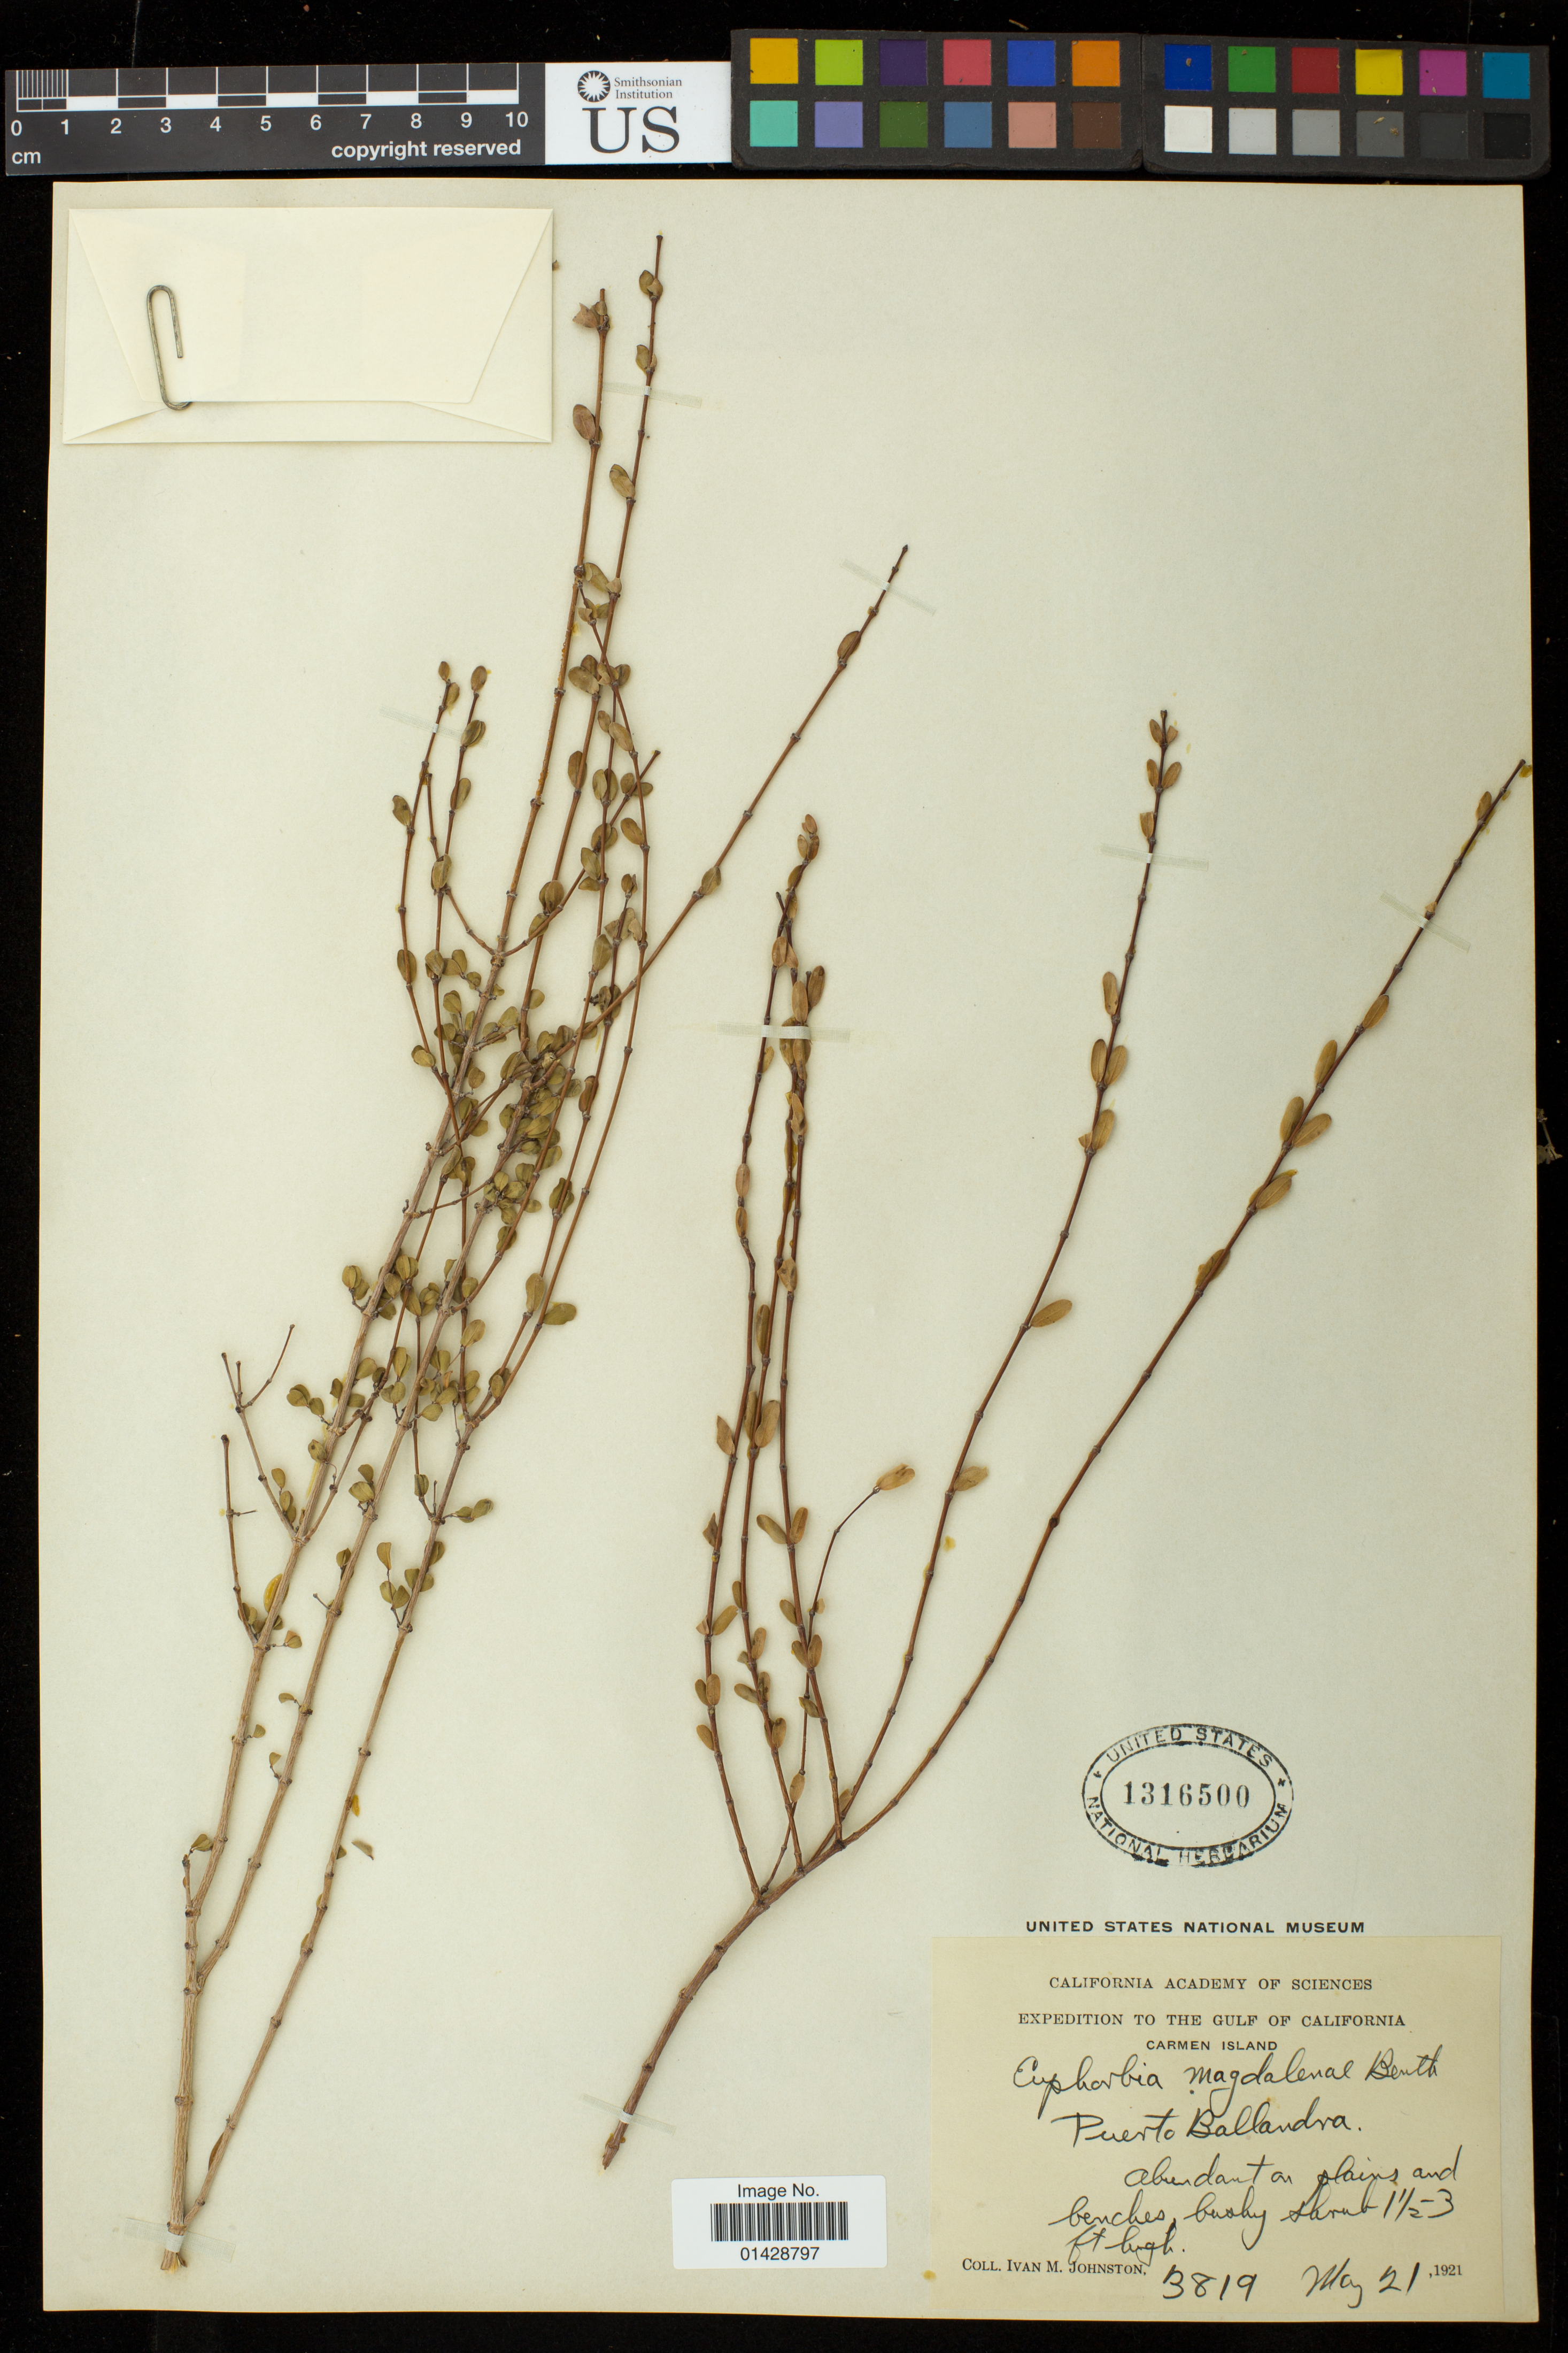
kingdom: Plantae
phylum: Tracheophyta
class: Magnoliopsida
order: Malpighiales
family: Euphorbiaceae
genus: Euphorbia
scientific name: Euphorbia magdalenae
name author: Benth.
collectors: I.M. Johnston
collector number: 3819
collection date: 1921-05-21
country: Mexico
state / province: Baja California Sur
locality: Gulf of California; Carmen Island; Puerto Ballandra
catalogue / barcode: US 1316500